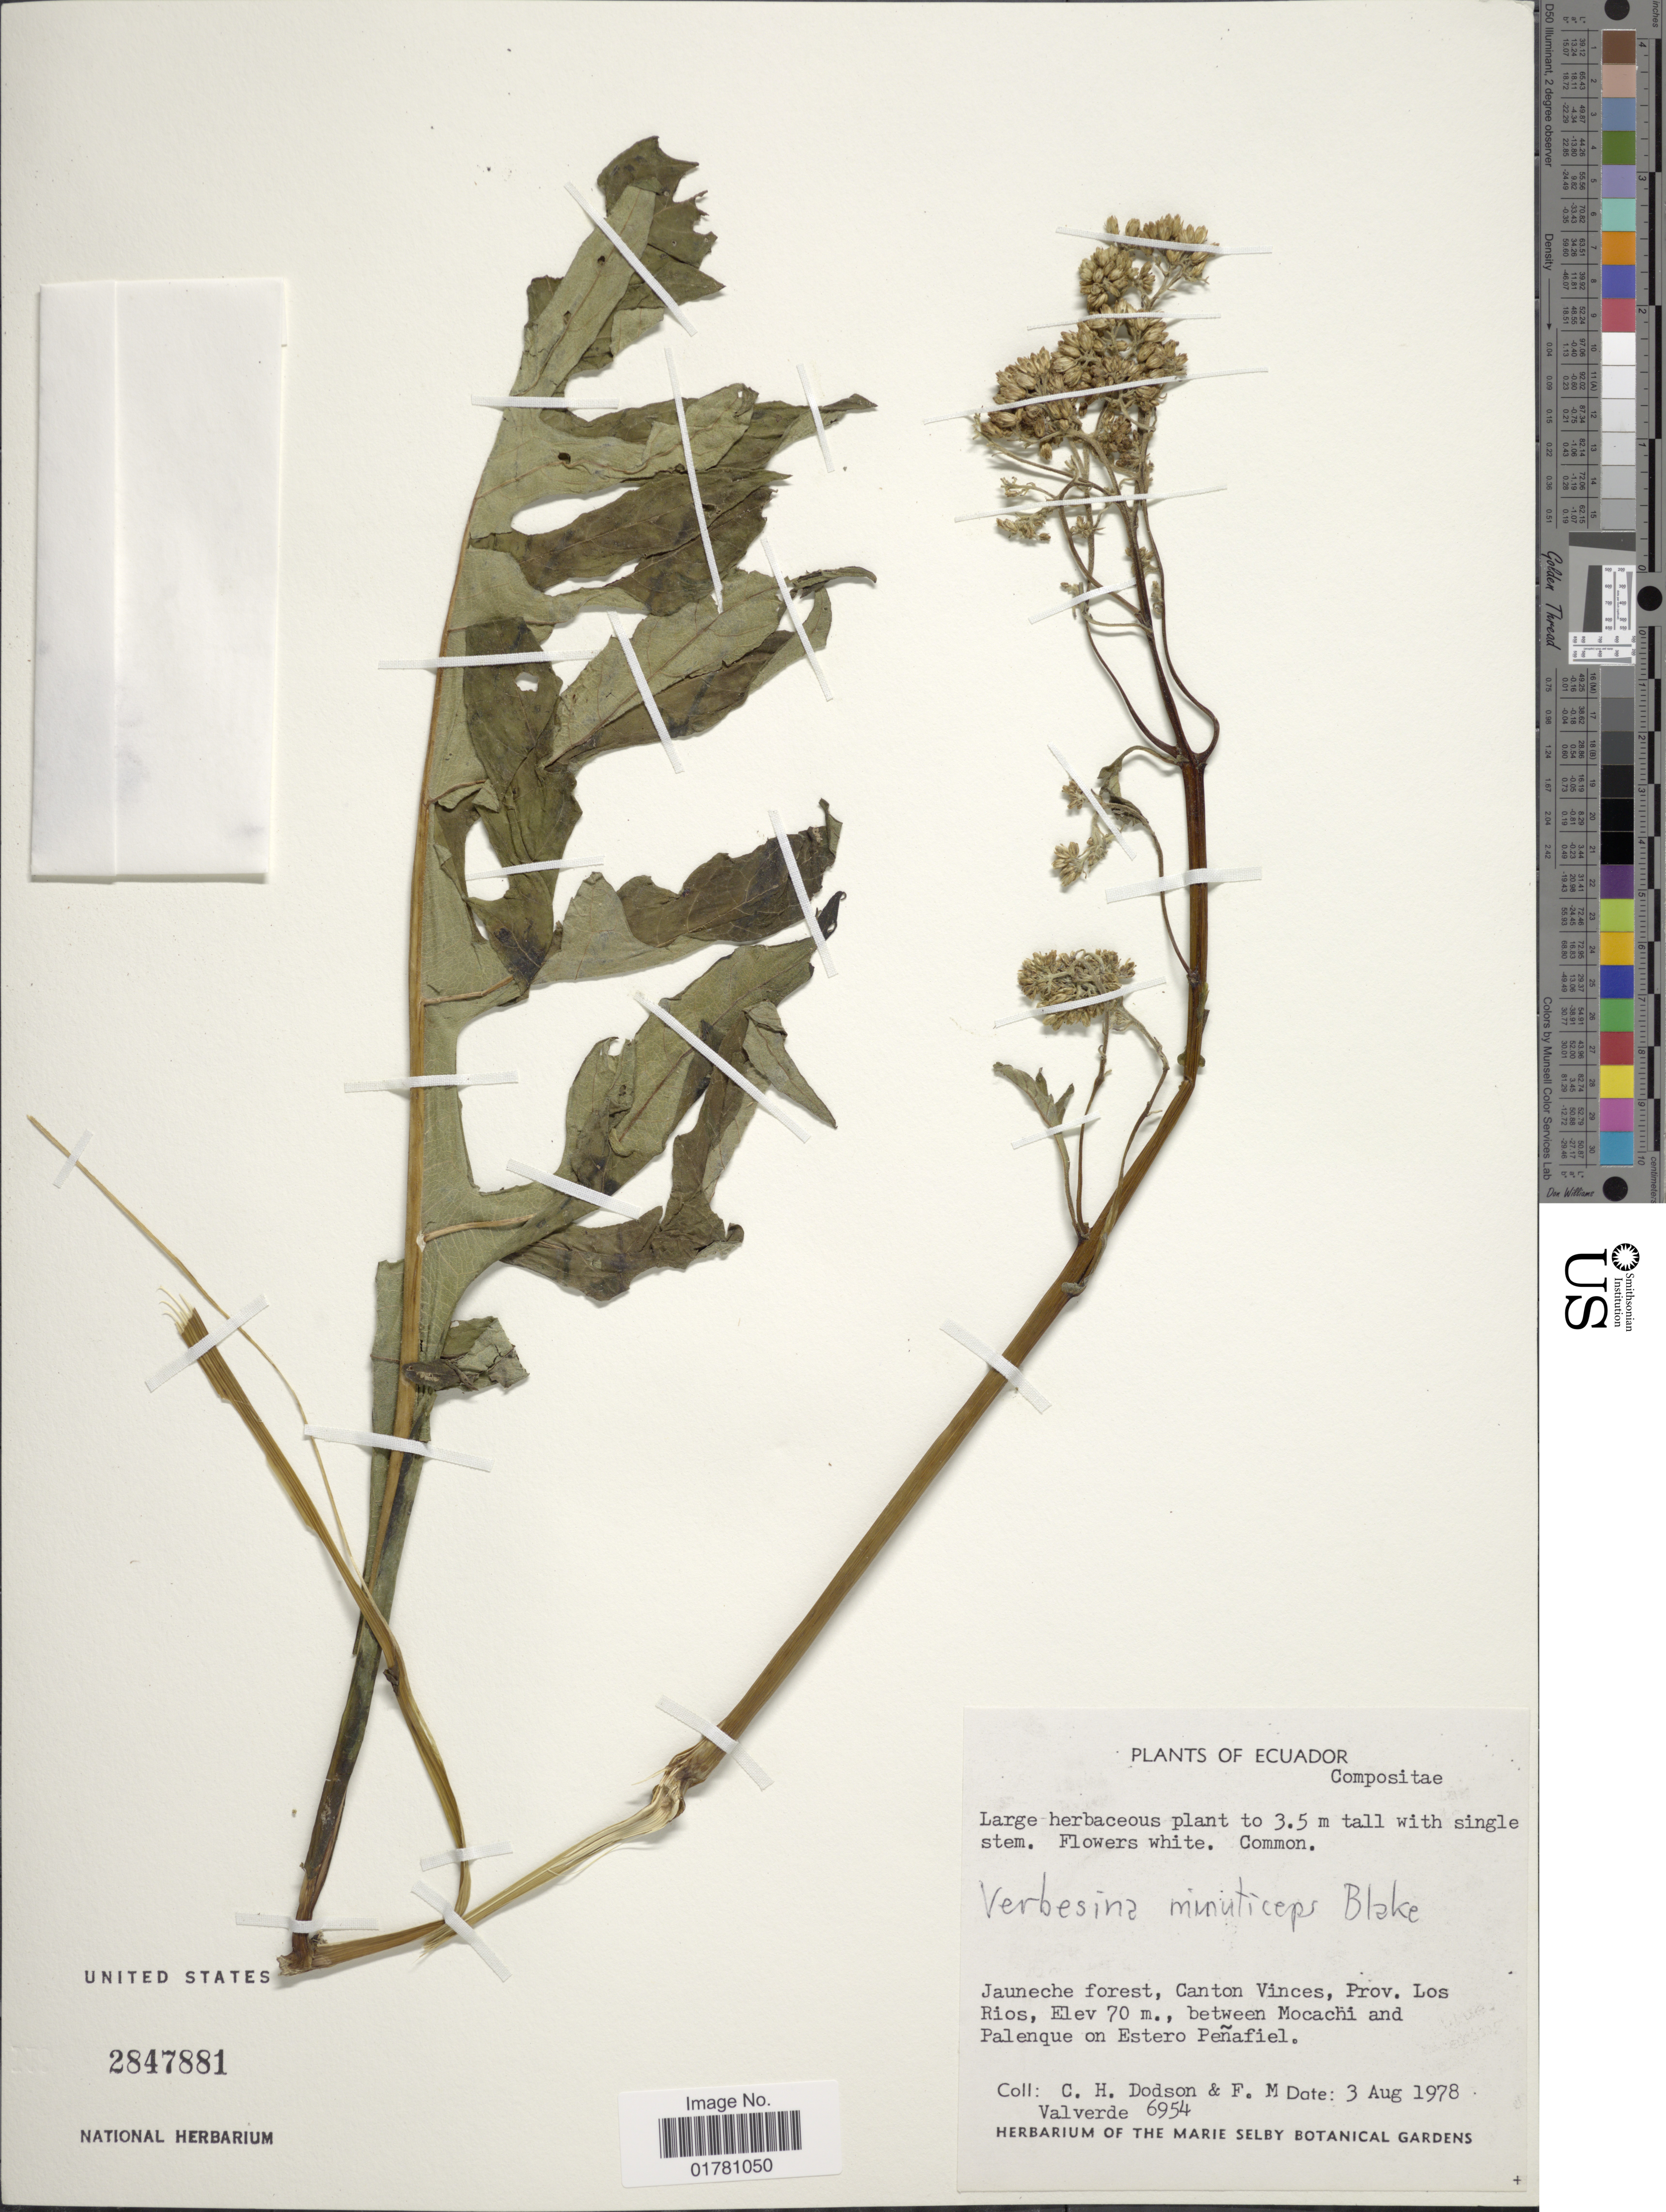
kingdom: Plantae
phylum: Tracheophyta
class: Magnoliopsida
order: Asterales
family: Asteraceae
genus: Verbesina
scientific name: Verbesina minuticeps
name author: S.F. Blake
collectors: C. H. Dodson & F. M. Valverde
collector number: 6954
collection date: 1978-08-03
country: Ecuador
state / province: Los Ríos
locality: Jauneche forest, Canton Vinces, between Mocachi and Palenque on Estero Peñafiel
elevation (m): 70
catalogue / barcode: US 2847881